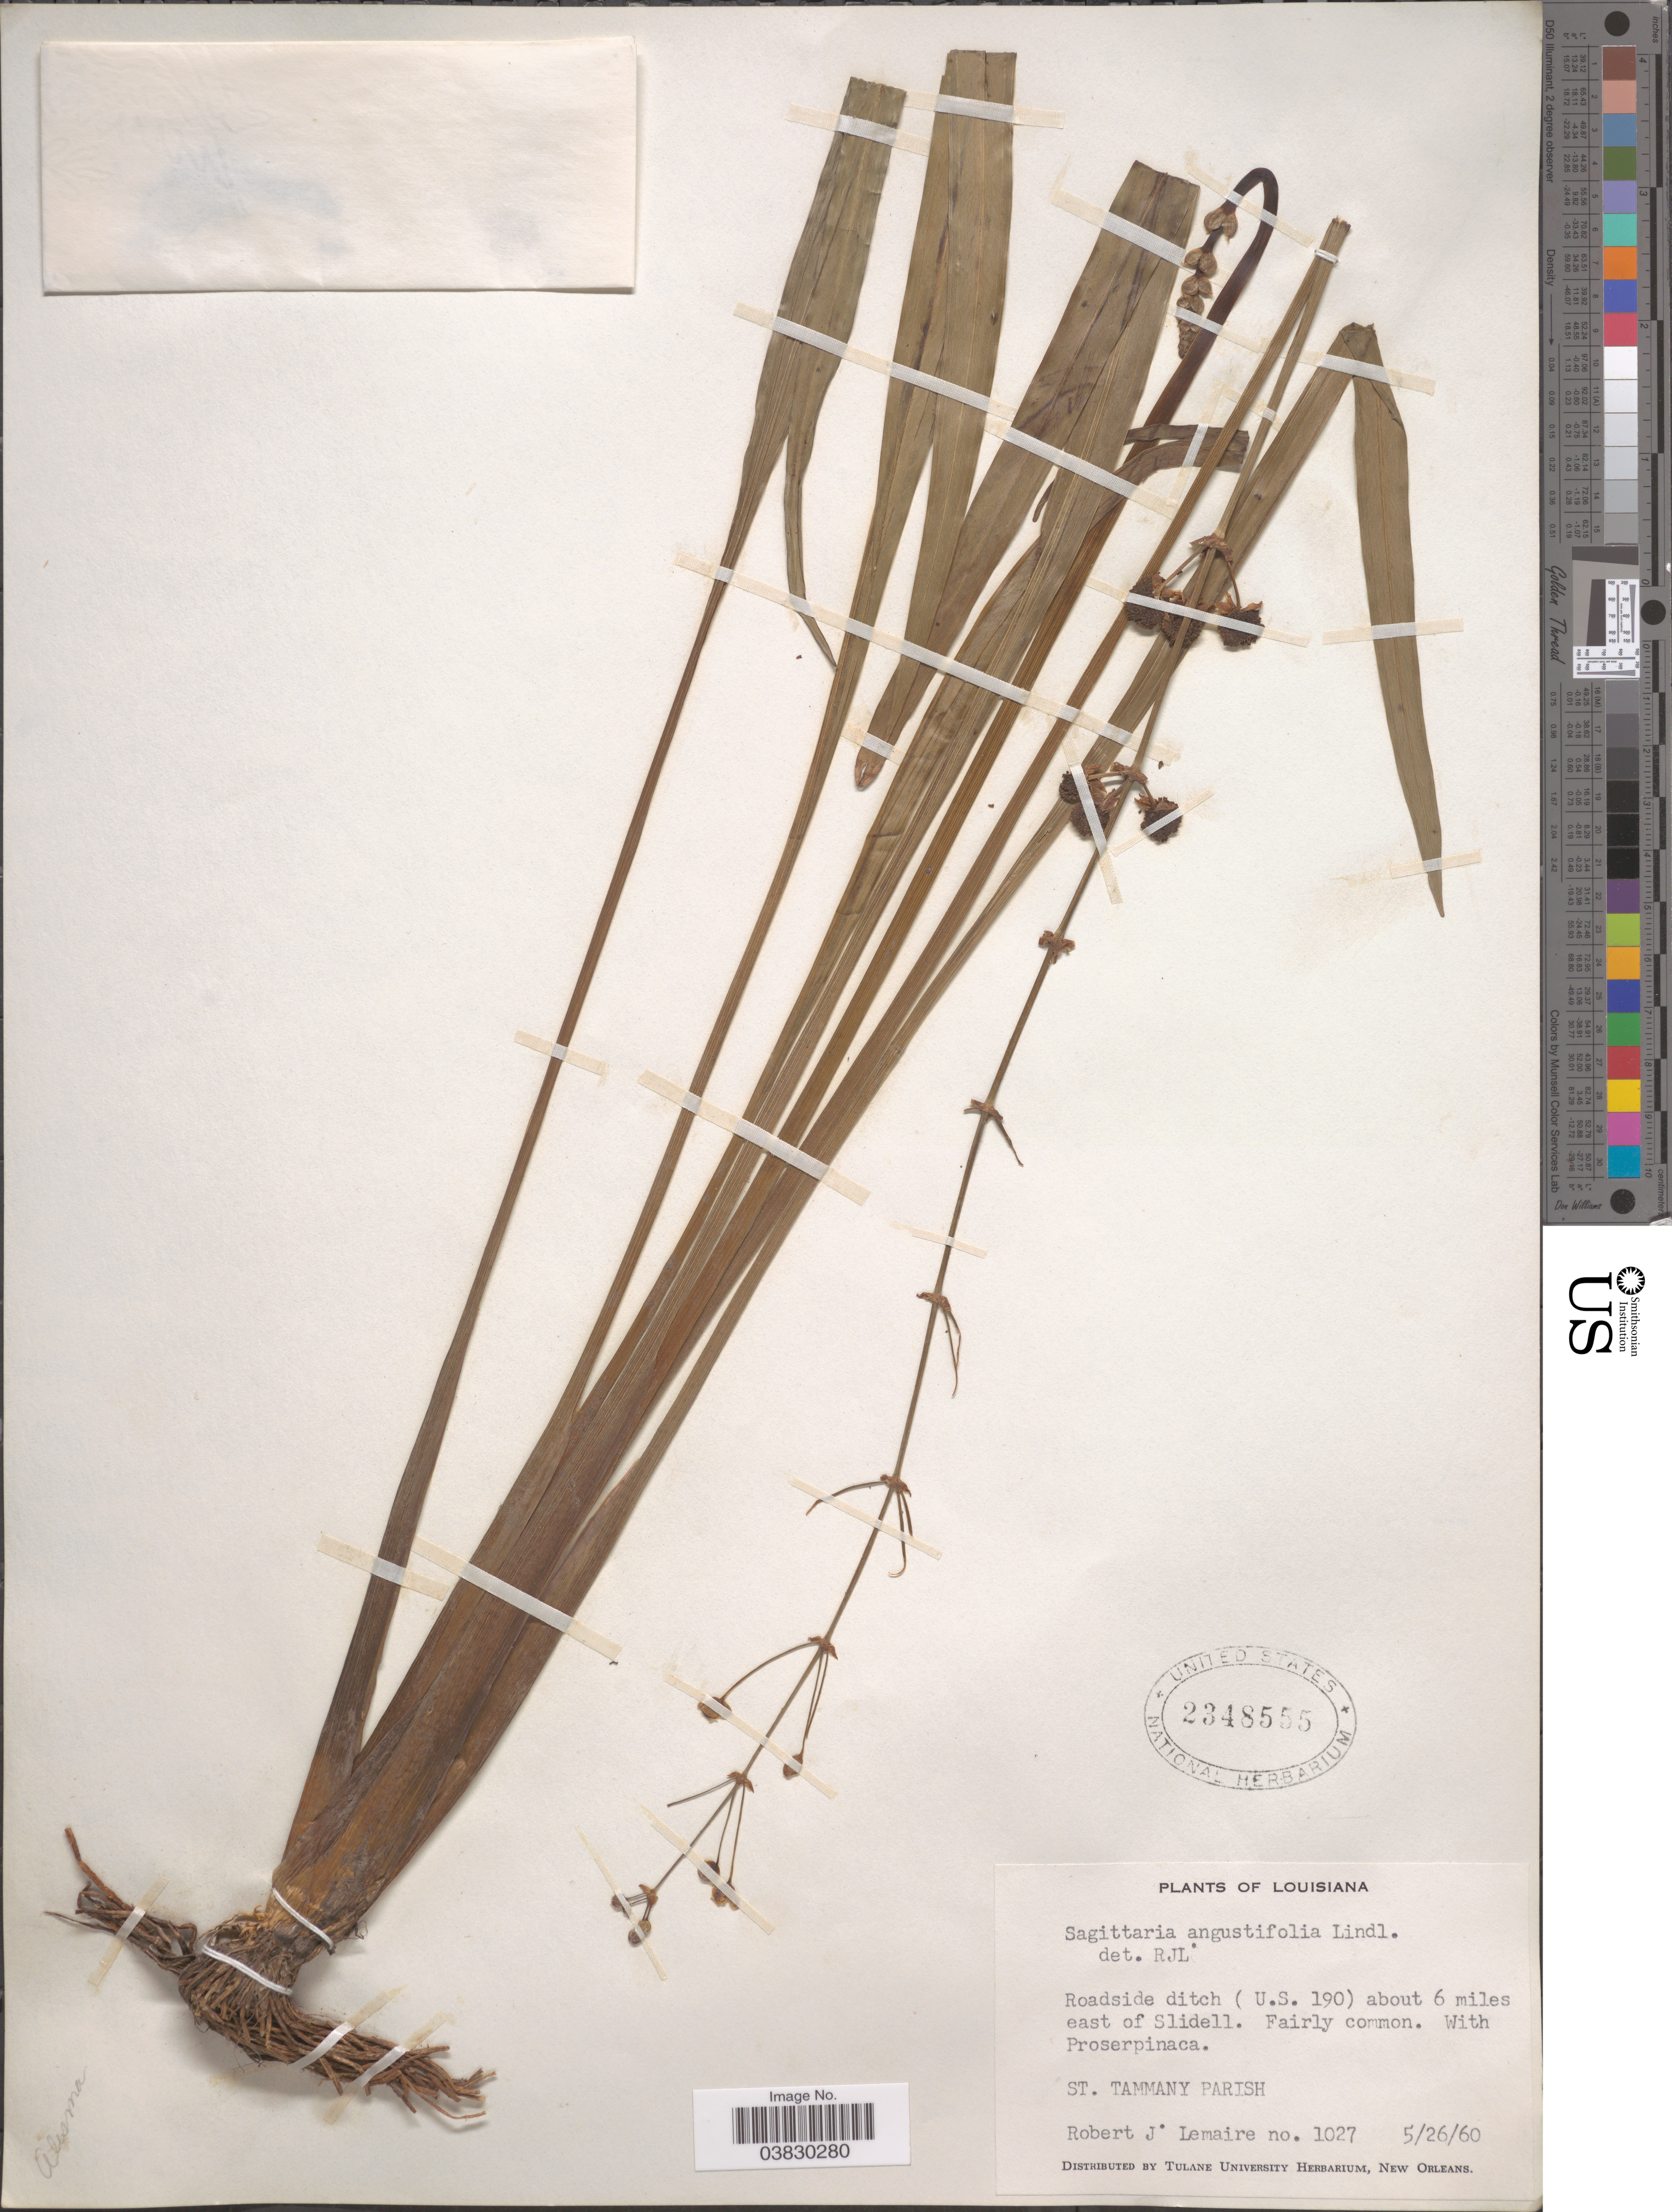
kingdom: Plantae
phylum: Tracheophyta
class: Liliopsida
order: Alismatales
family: Alismataceae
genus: Sagittaria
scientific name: Sagittaria latifolia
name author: Willd.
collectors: R. J. Lemaire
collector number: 1027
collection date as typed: Transcribed d/m/y: 26/5/60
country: United States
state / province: Louisiana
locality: Roadside ditch (U.S. 190) about 6 miles east of Slidell. St. Tammany Parish.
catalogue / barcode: US 2348555